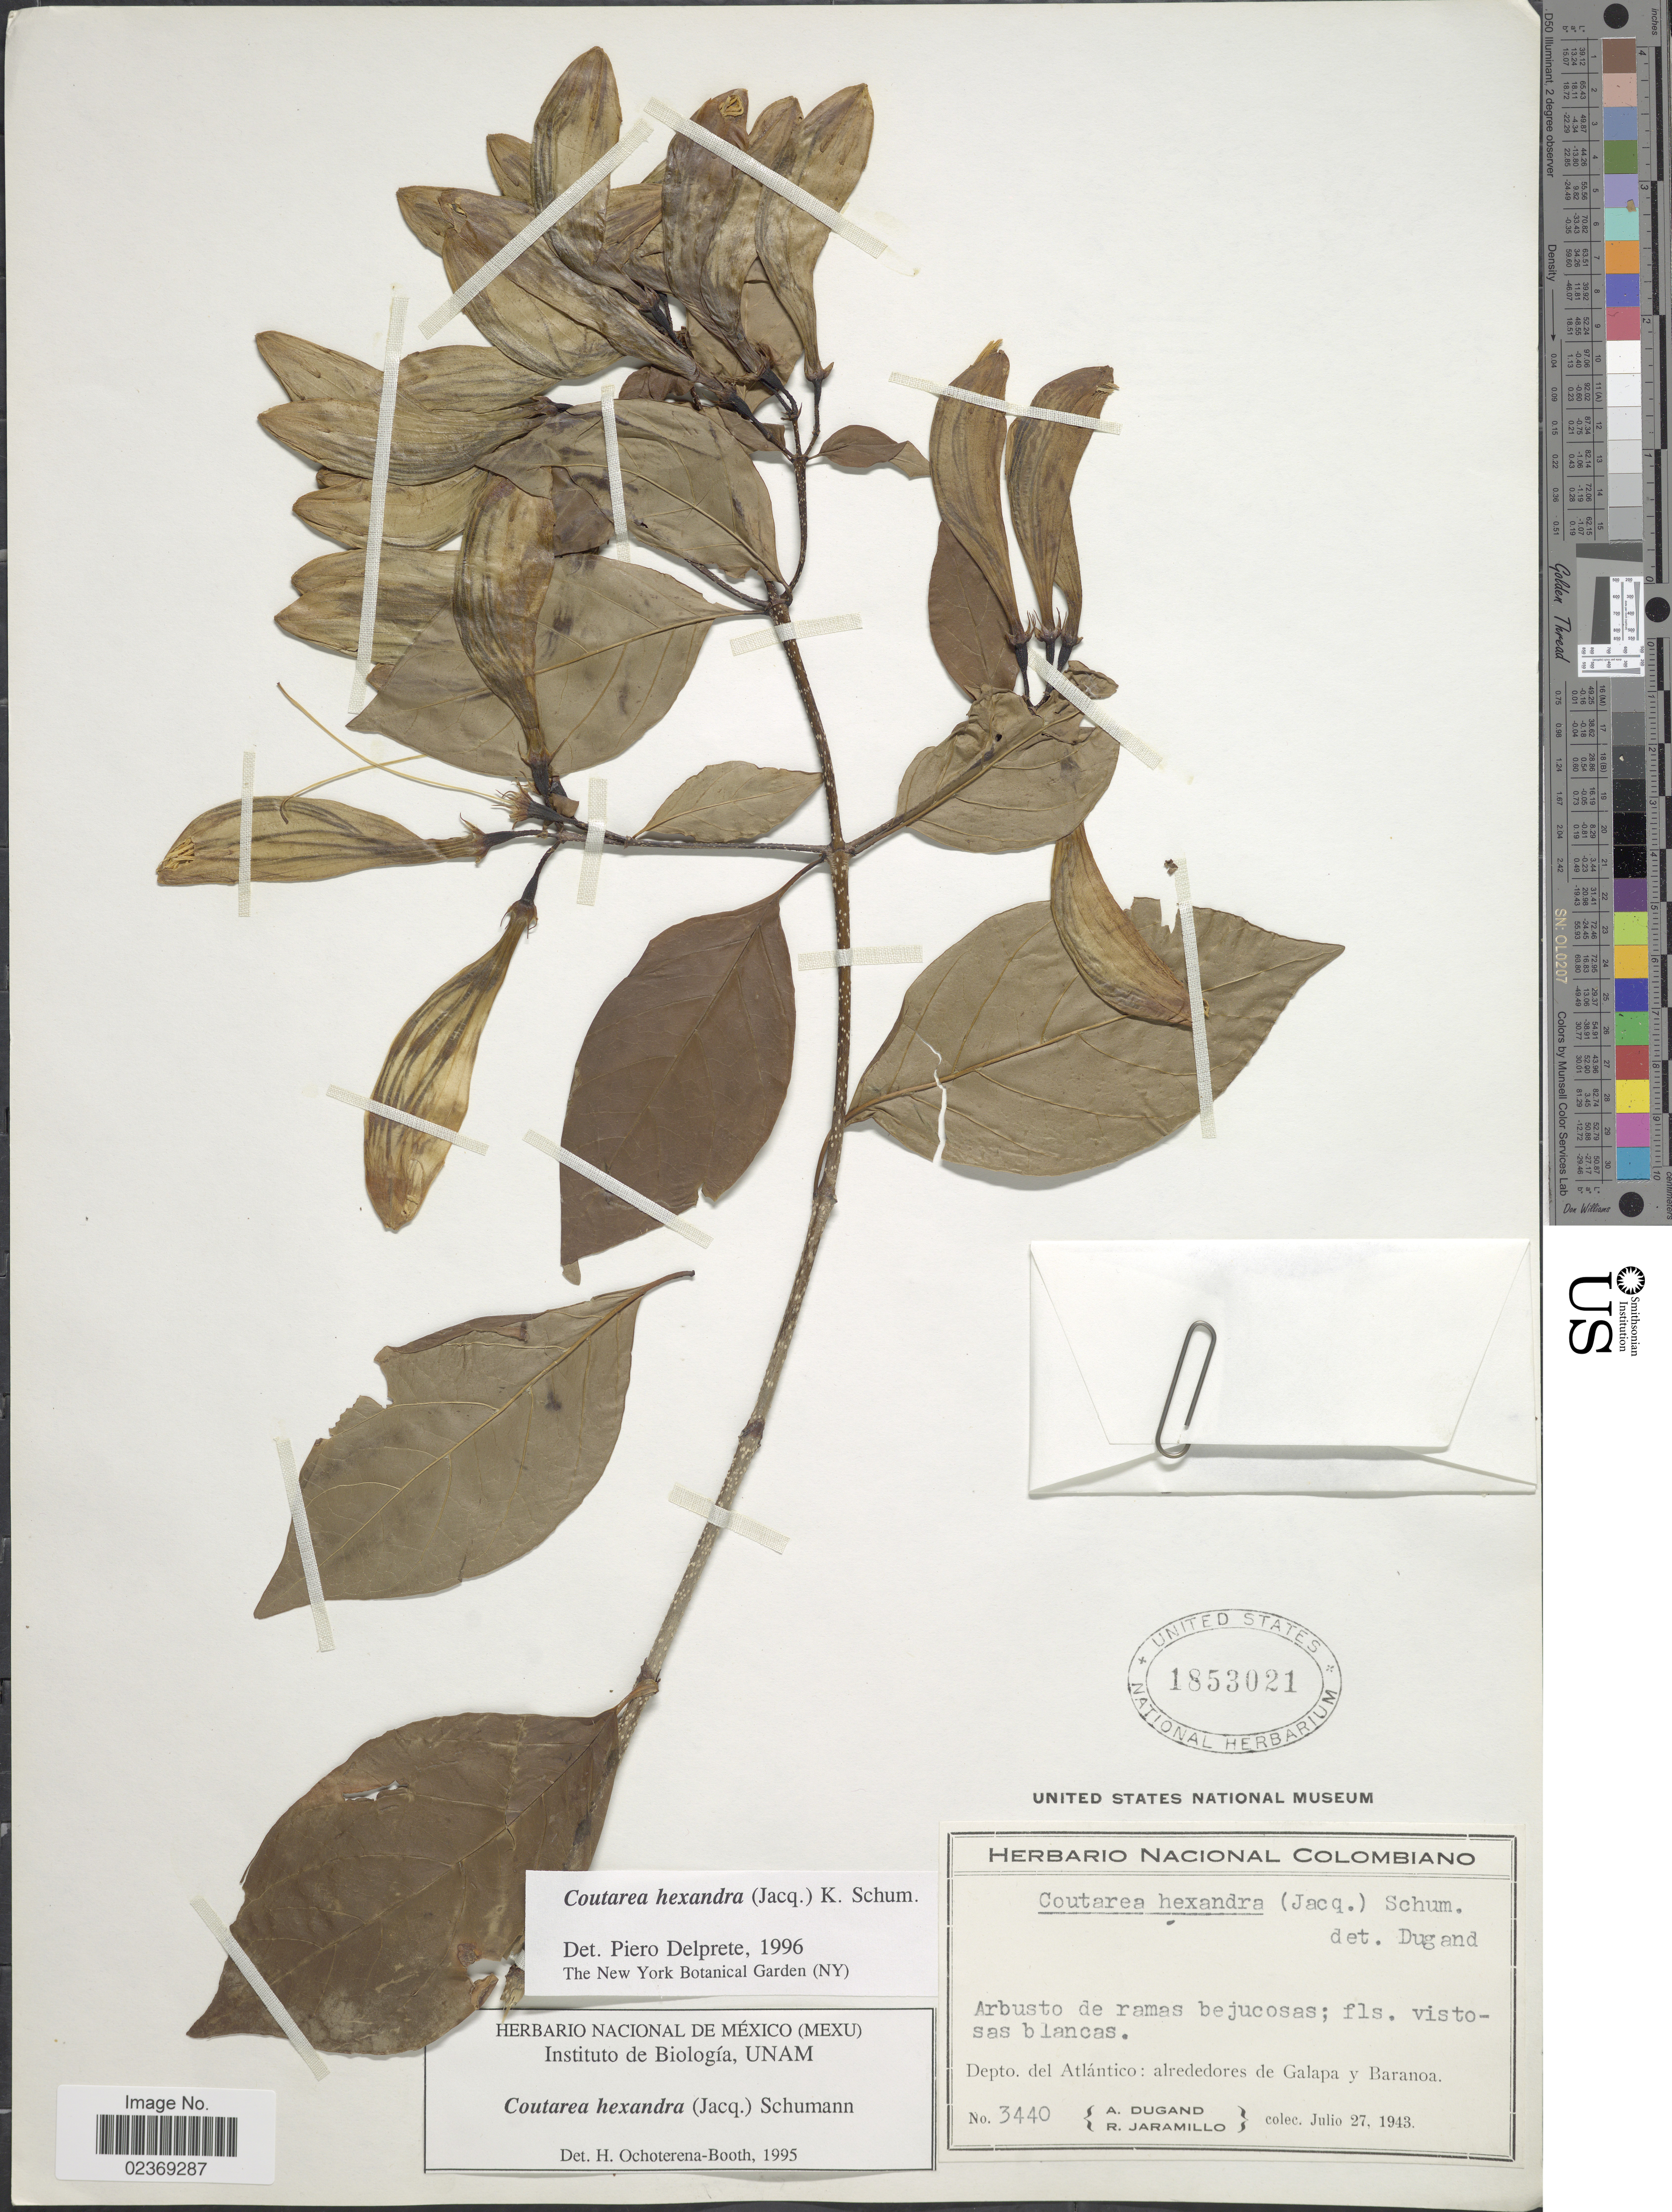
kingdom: Plantae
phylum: Tracheophyta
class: Magnoliopsida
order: Gentianales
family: Rubiaceae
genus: Coutarea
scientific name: Coutarea hexandra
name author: (Jacq.) K. Schum.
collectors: A. Dugand & R. Jaramillo M.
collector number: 3440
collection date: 1943-07-27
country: Colombia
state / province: Atlántico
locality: Depto. del Atlantico: alrededores de Galapa y Baranoa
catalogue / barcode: US 1853021